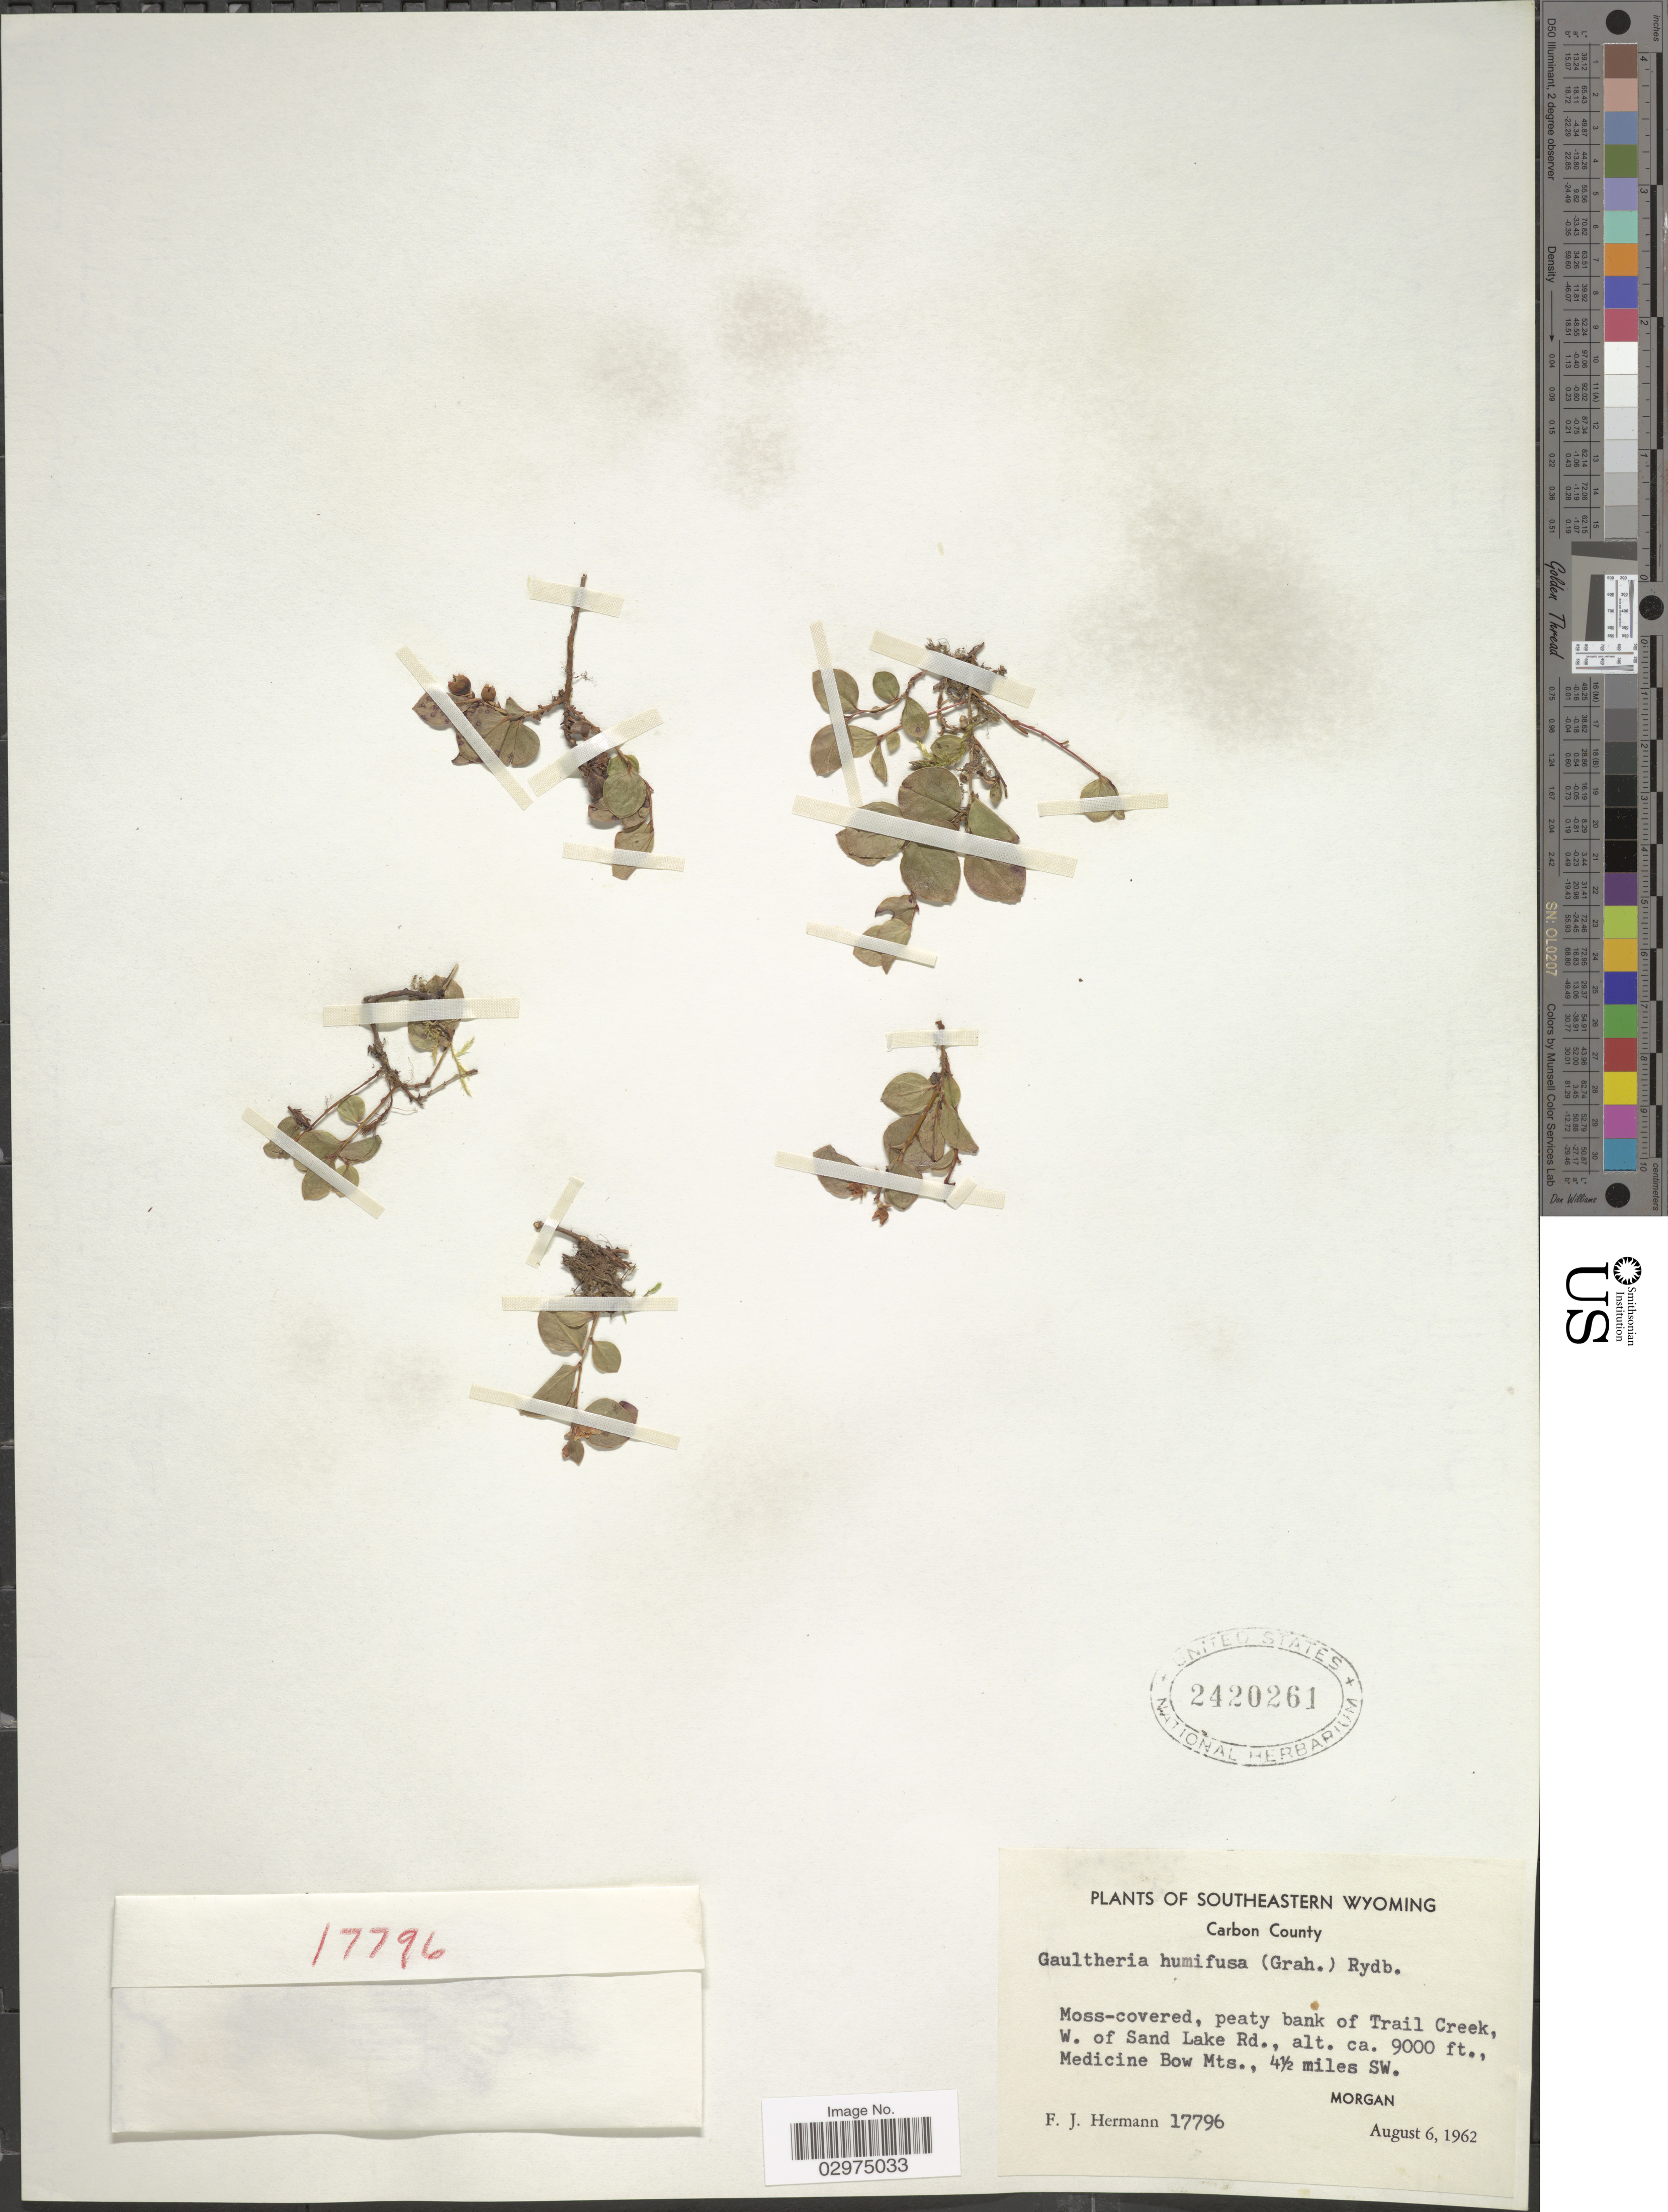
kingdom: Plantae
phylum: Tracheophyta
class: Magnoliopsida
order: Ericales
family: Ericaceae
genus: Gaultheria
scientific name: Gaultheria humifusa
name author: (Graham) Rydb.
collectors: F. J. Hermann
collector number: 17796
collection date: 1962-08-06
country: United States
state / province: Wyoming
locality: Southeastern Wyoming. Carbon County. Peaty bank of Trail Creek, W. of Sand Lake Rd. Medicine Bow Mts., 4½ miles SW. Morgan.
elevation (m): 2743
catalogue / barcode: US 2420261